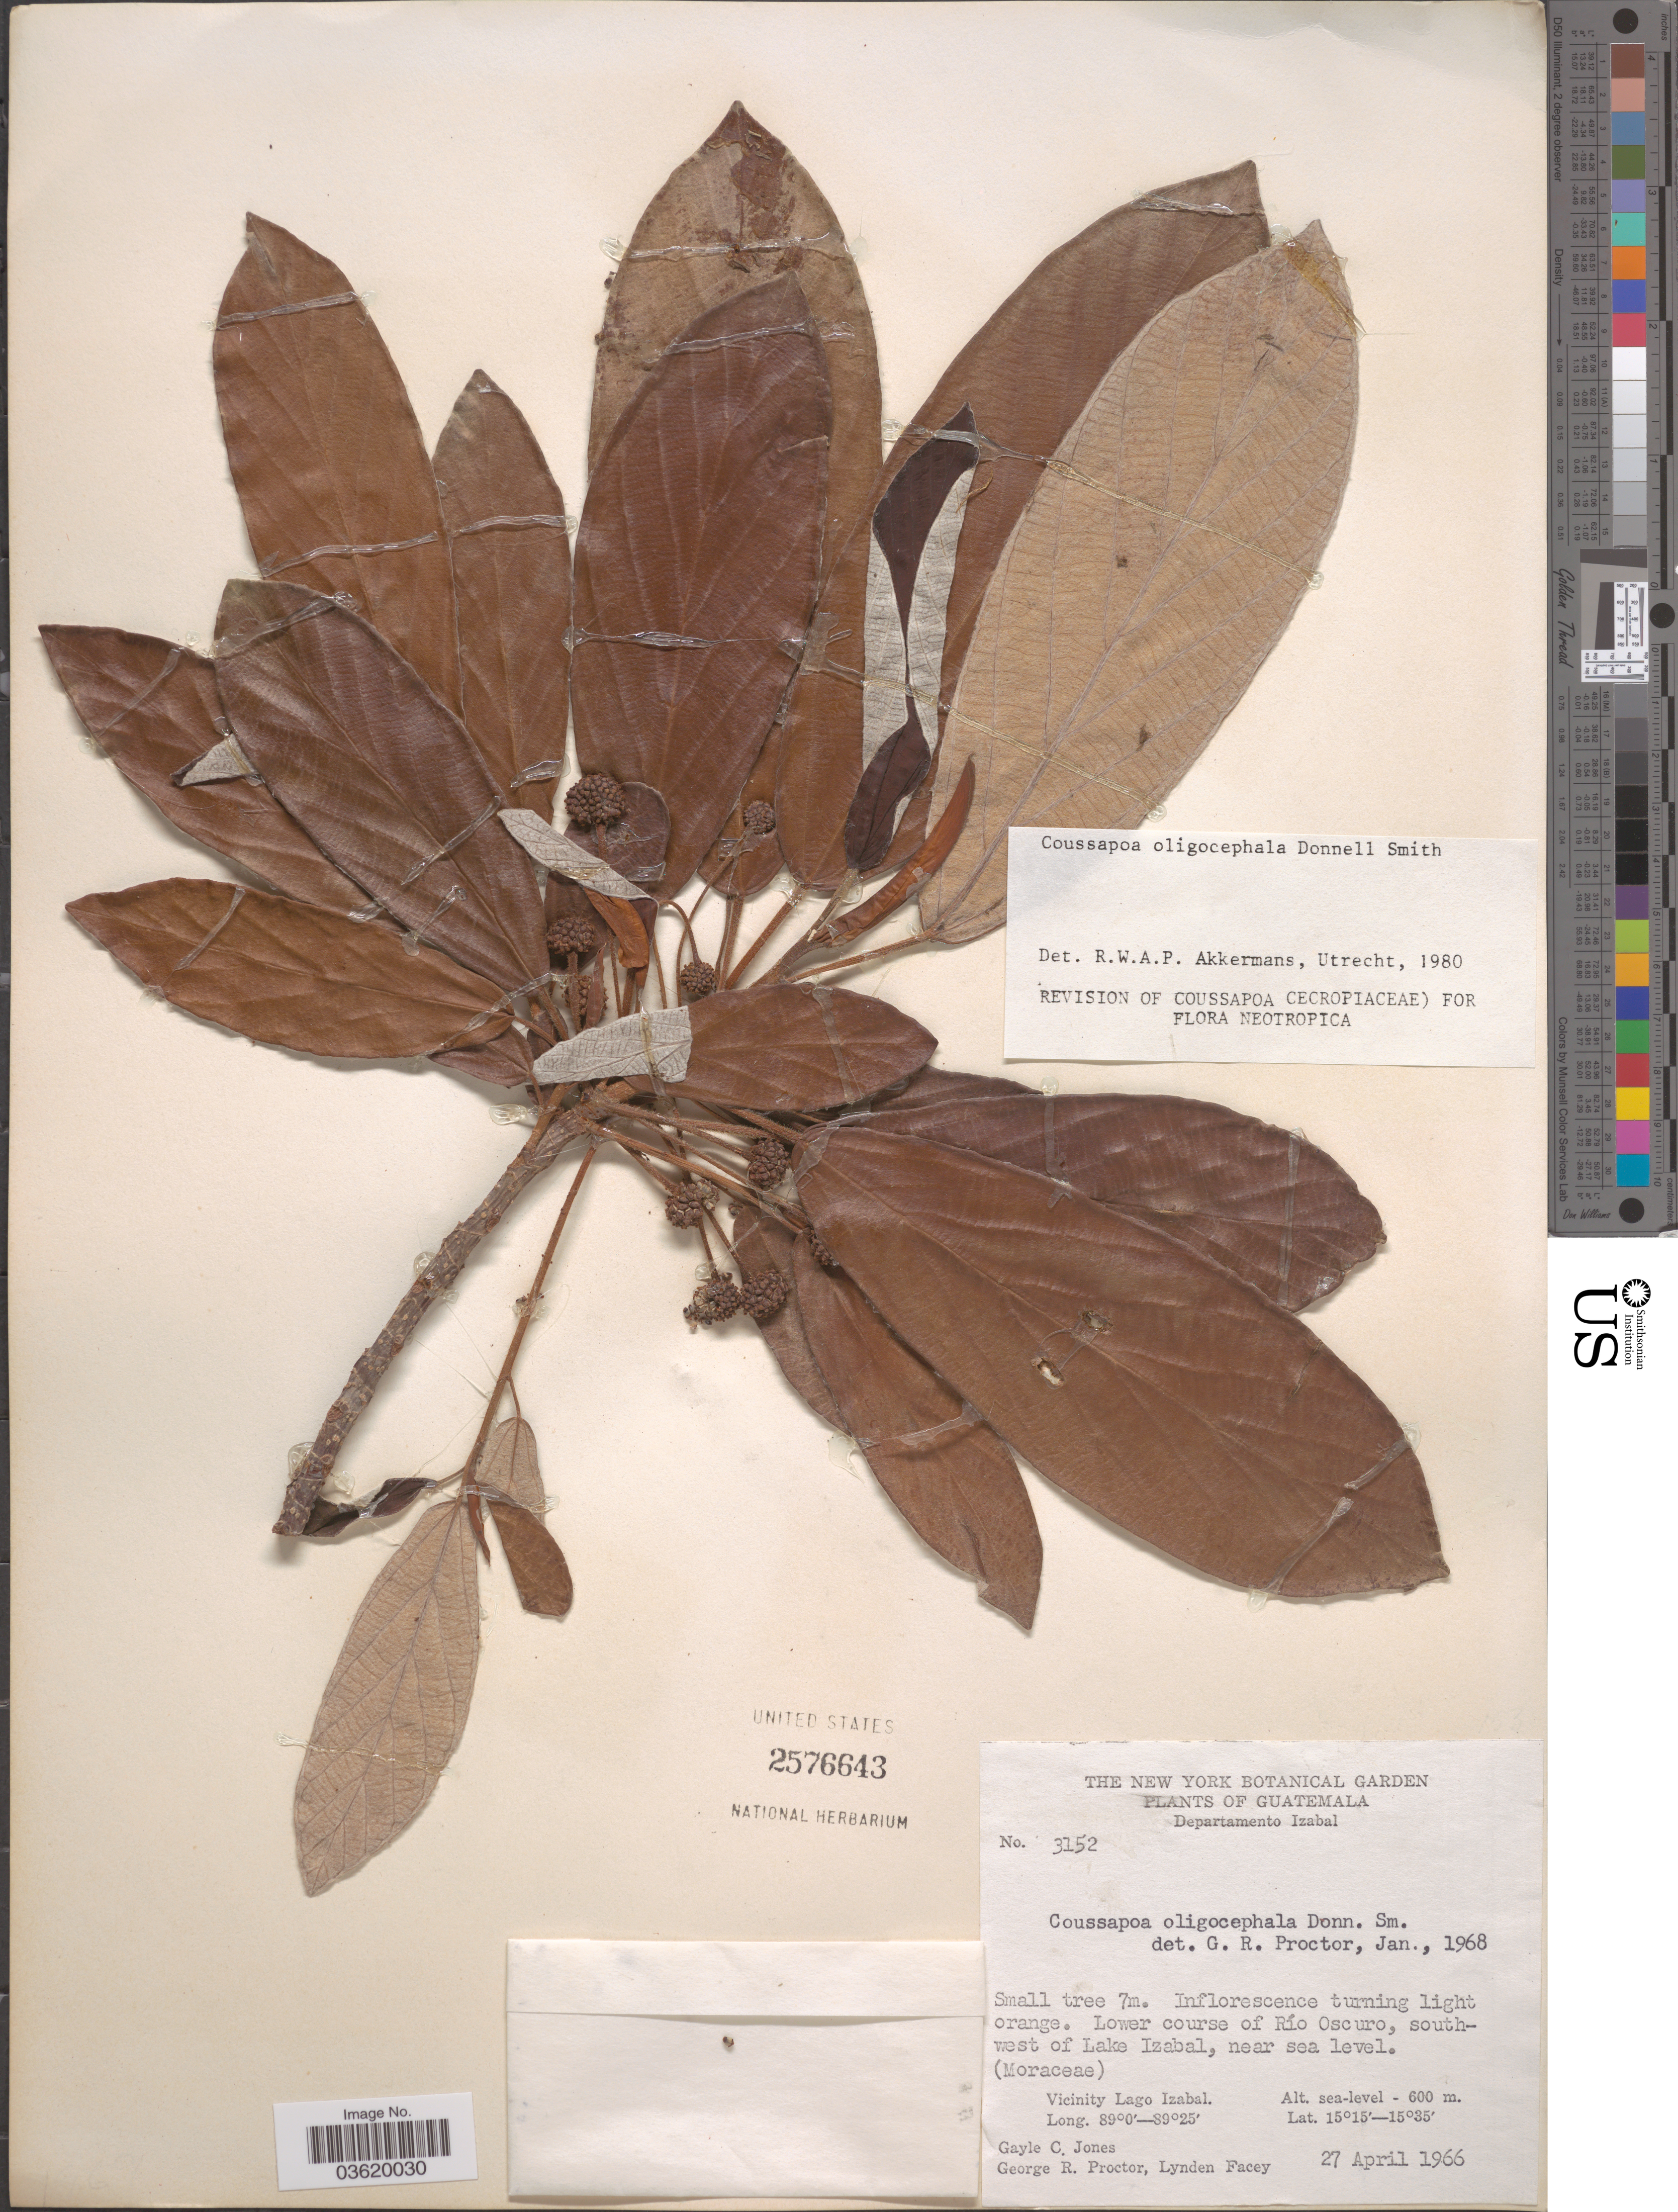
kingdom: Plantae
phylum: Tracheophyta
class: Magnoliopsida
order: Rosales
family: Urticaceae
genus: Coussapoa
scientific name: Coussapoa oligocephala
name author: Donn. Sm.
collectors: G. C. Jones, G. R. Proctor & L. Facey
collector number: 3152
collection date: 1966-04-27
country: Guatemala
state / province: Izabal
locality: Departamento Izabal. Lower course of Río Oscuro, south-west of Lake Izabal. Vicinity Lago Izabal.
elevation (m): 0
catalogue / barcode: US 2576643